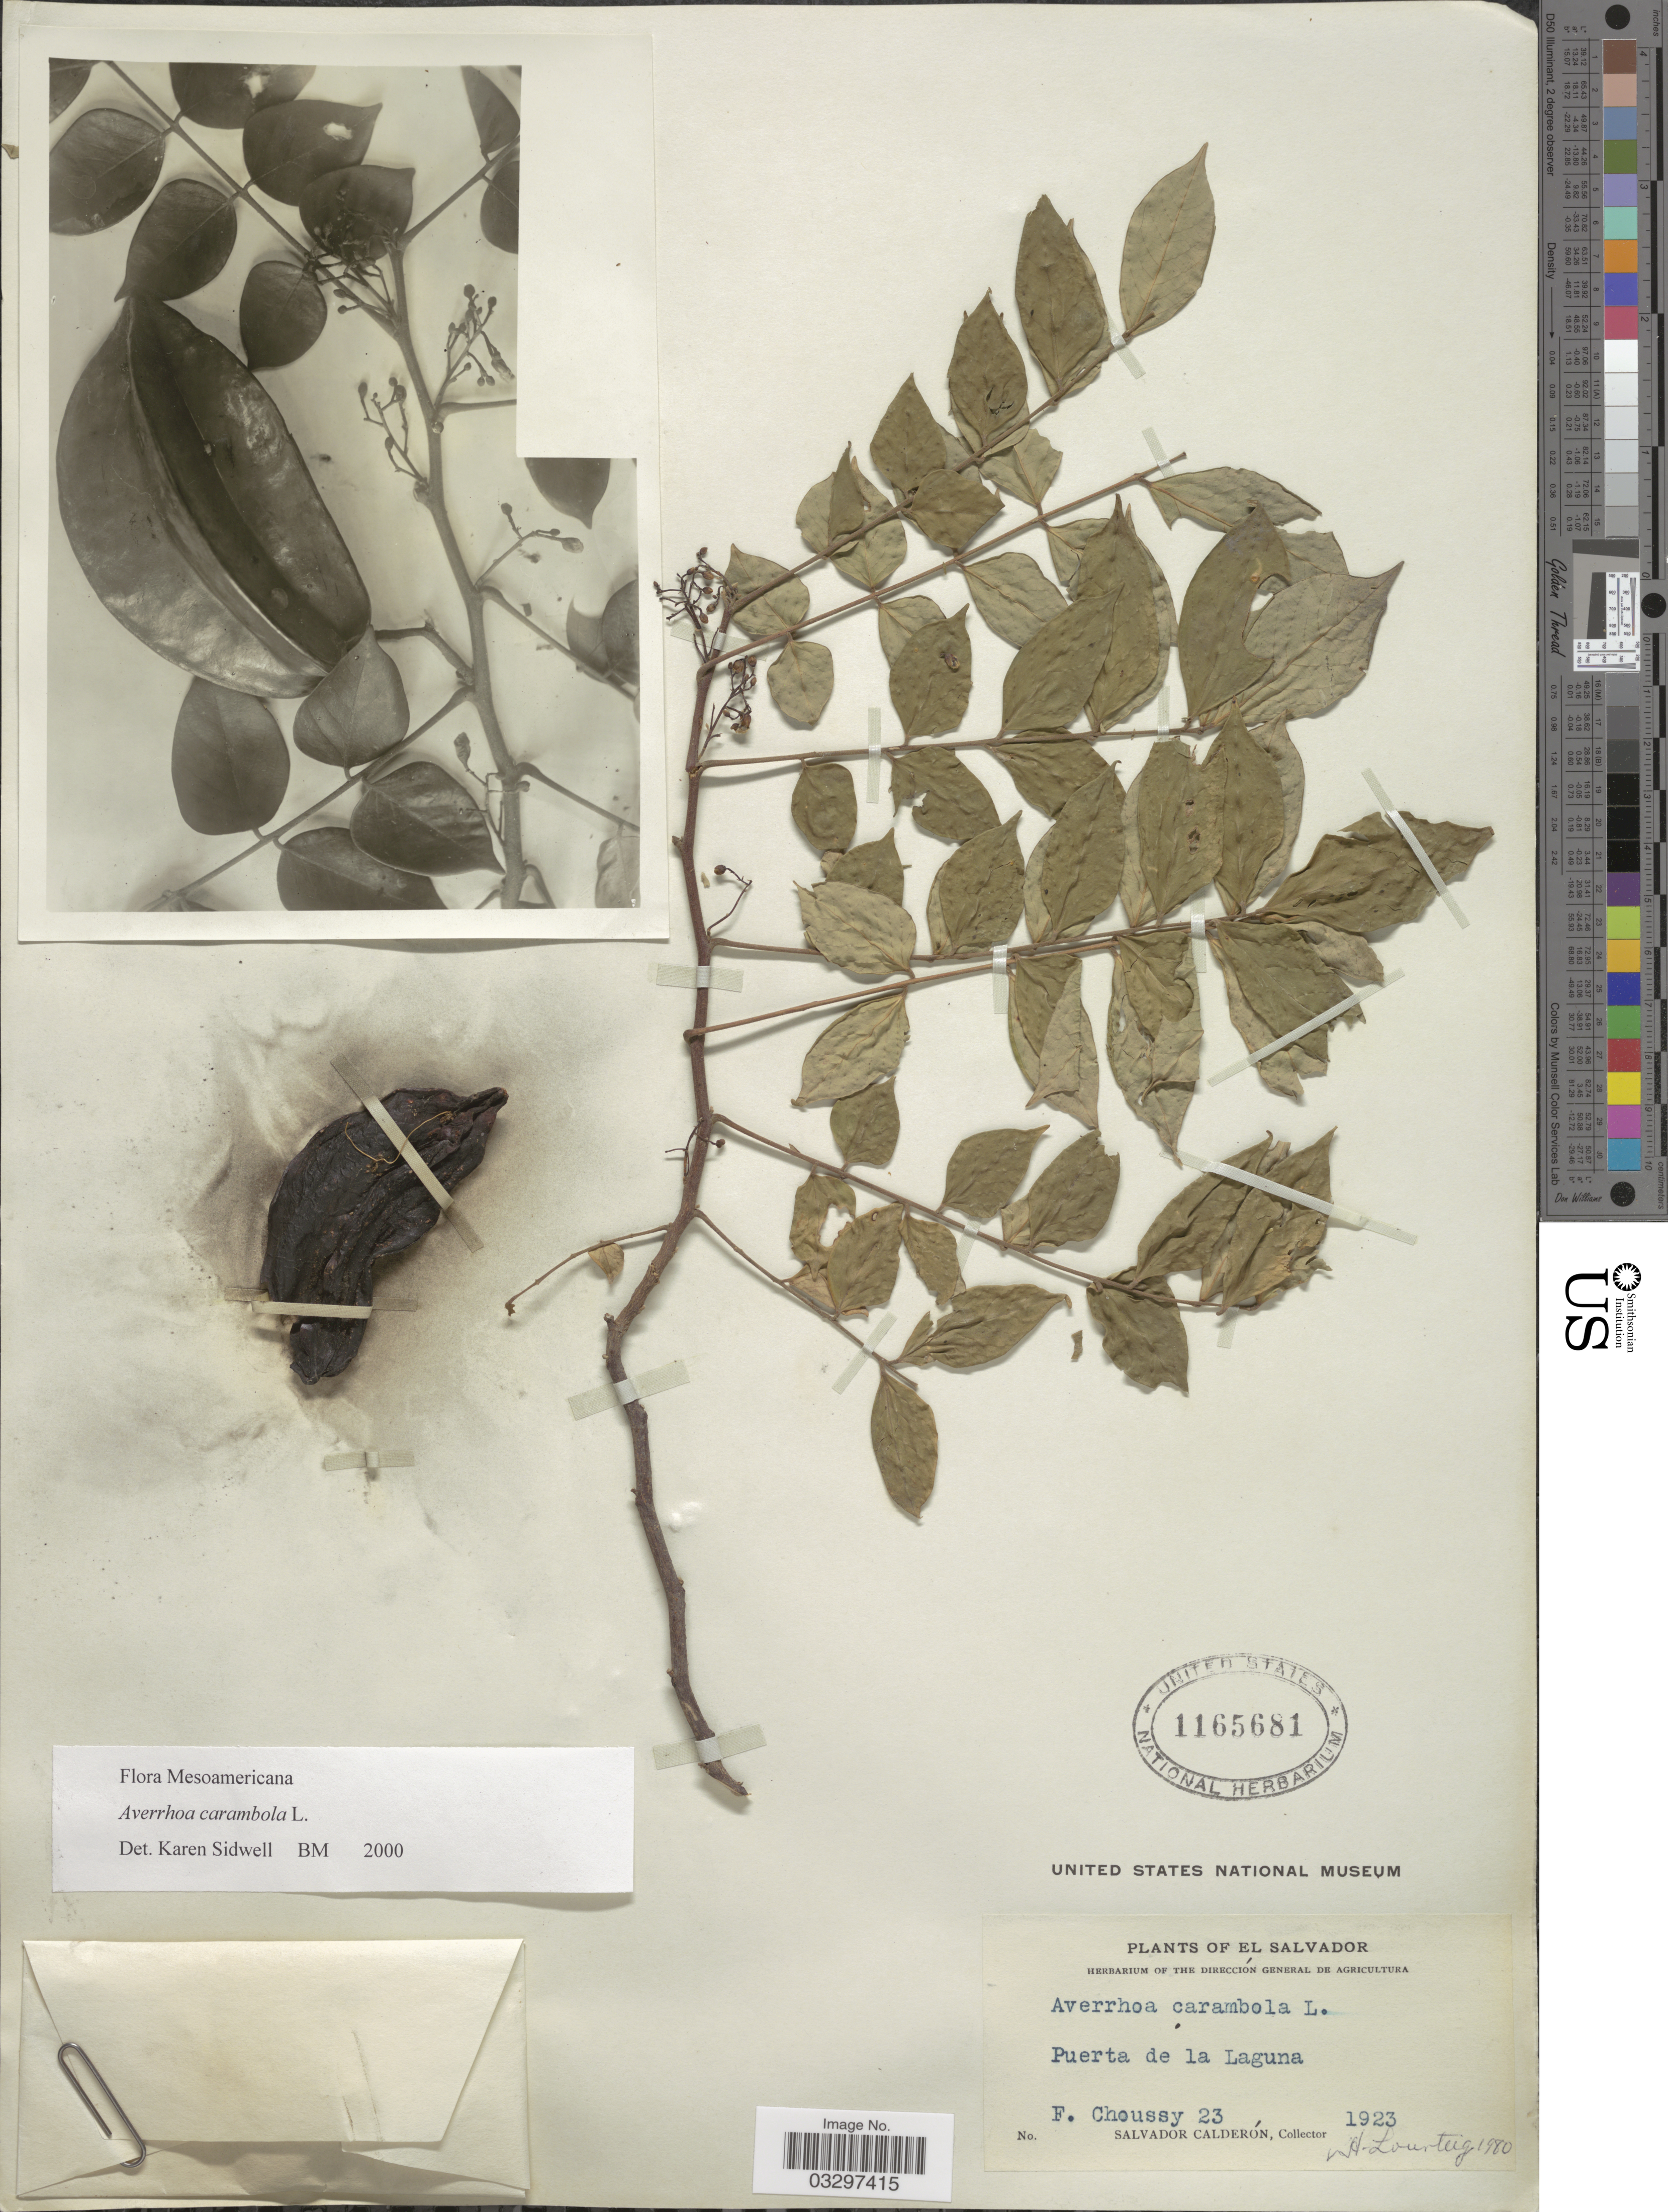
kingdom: Plantae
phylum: Tracheophyta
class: Magnoliopsida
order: Oxalidales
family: Oxalidaceae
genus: Averrhoa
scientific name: Averrhoa carambola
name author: L.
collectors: F. Choussy & S. Calderón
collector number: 23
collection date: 1923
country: El Salvador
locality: Puerta de la Laguna.